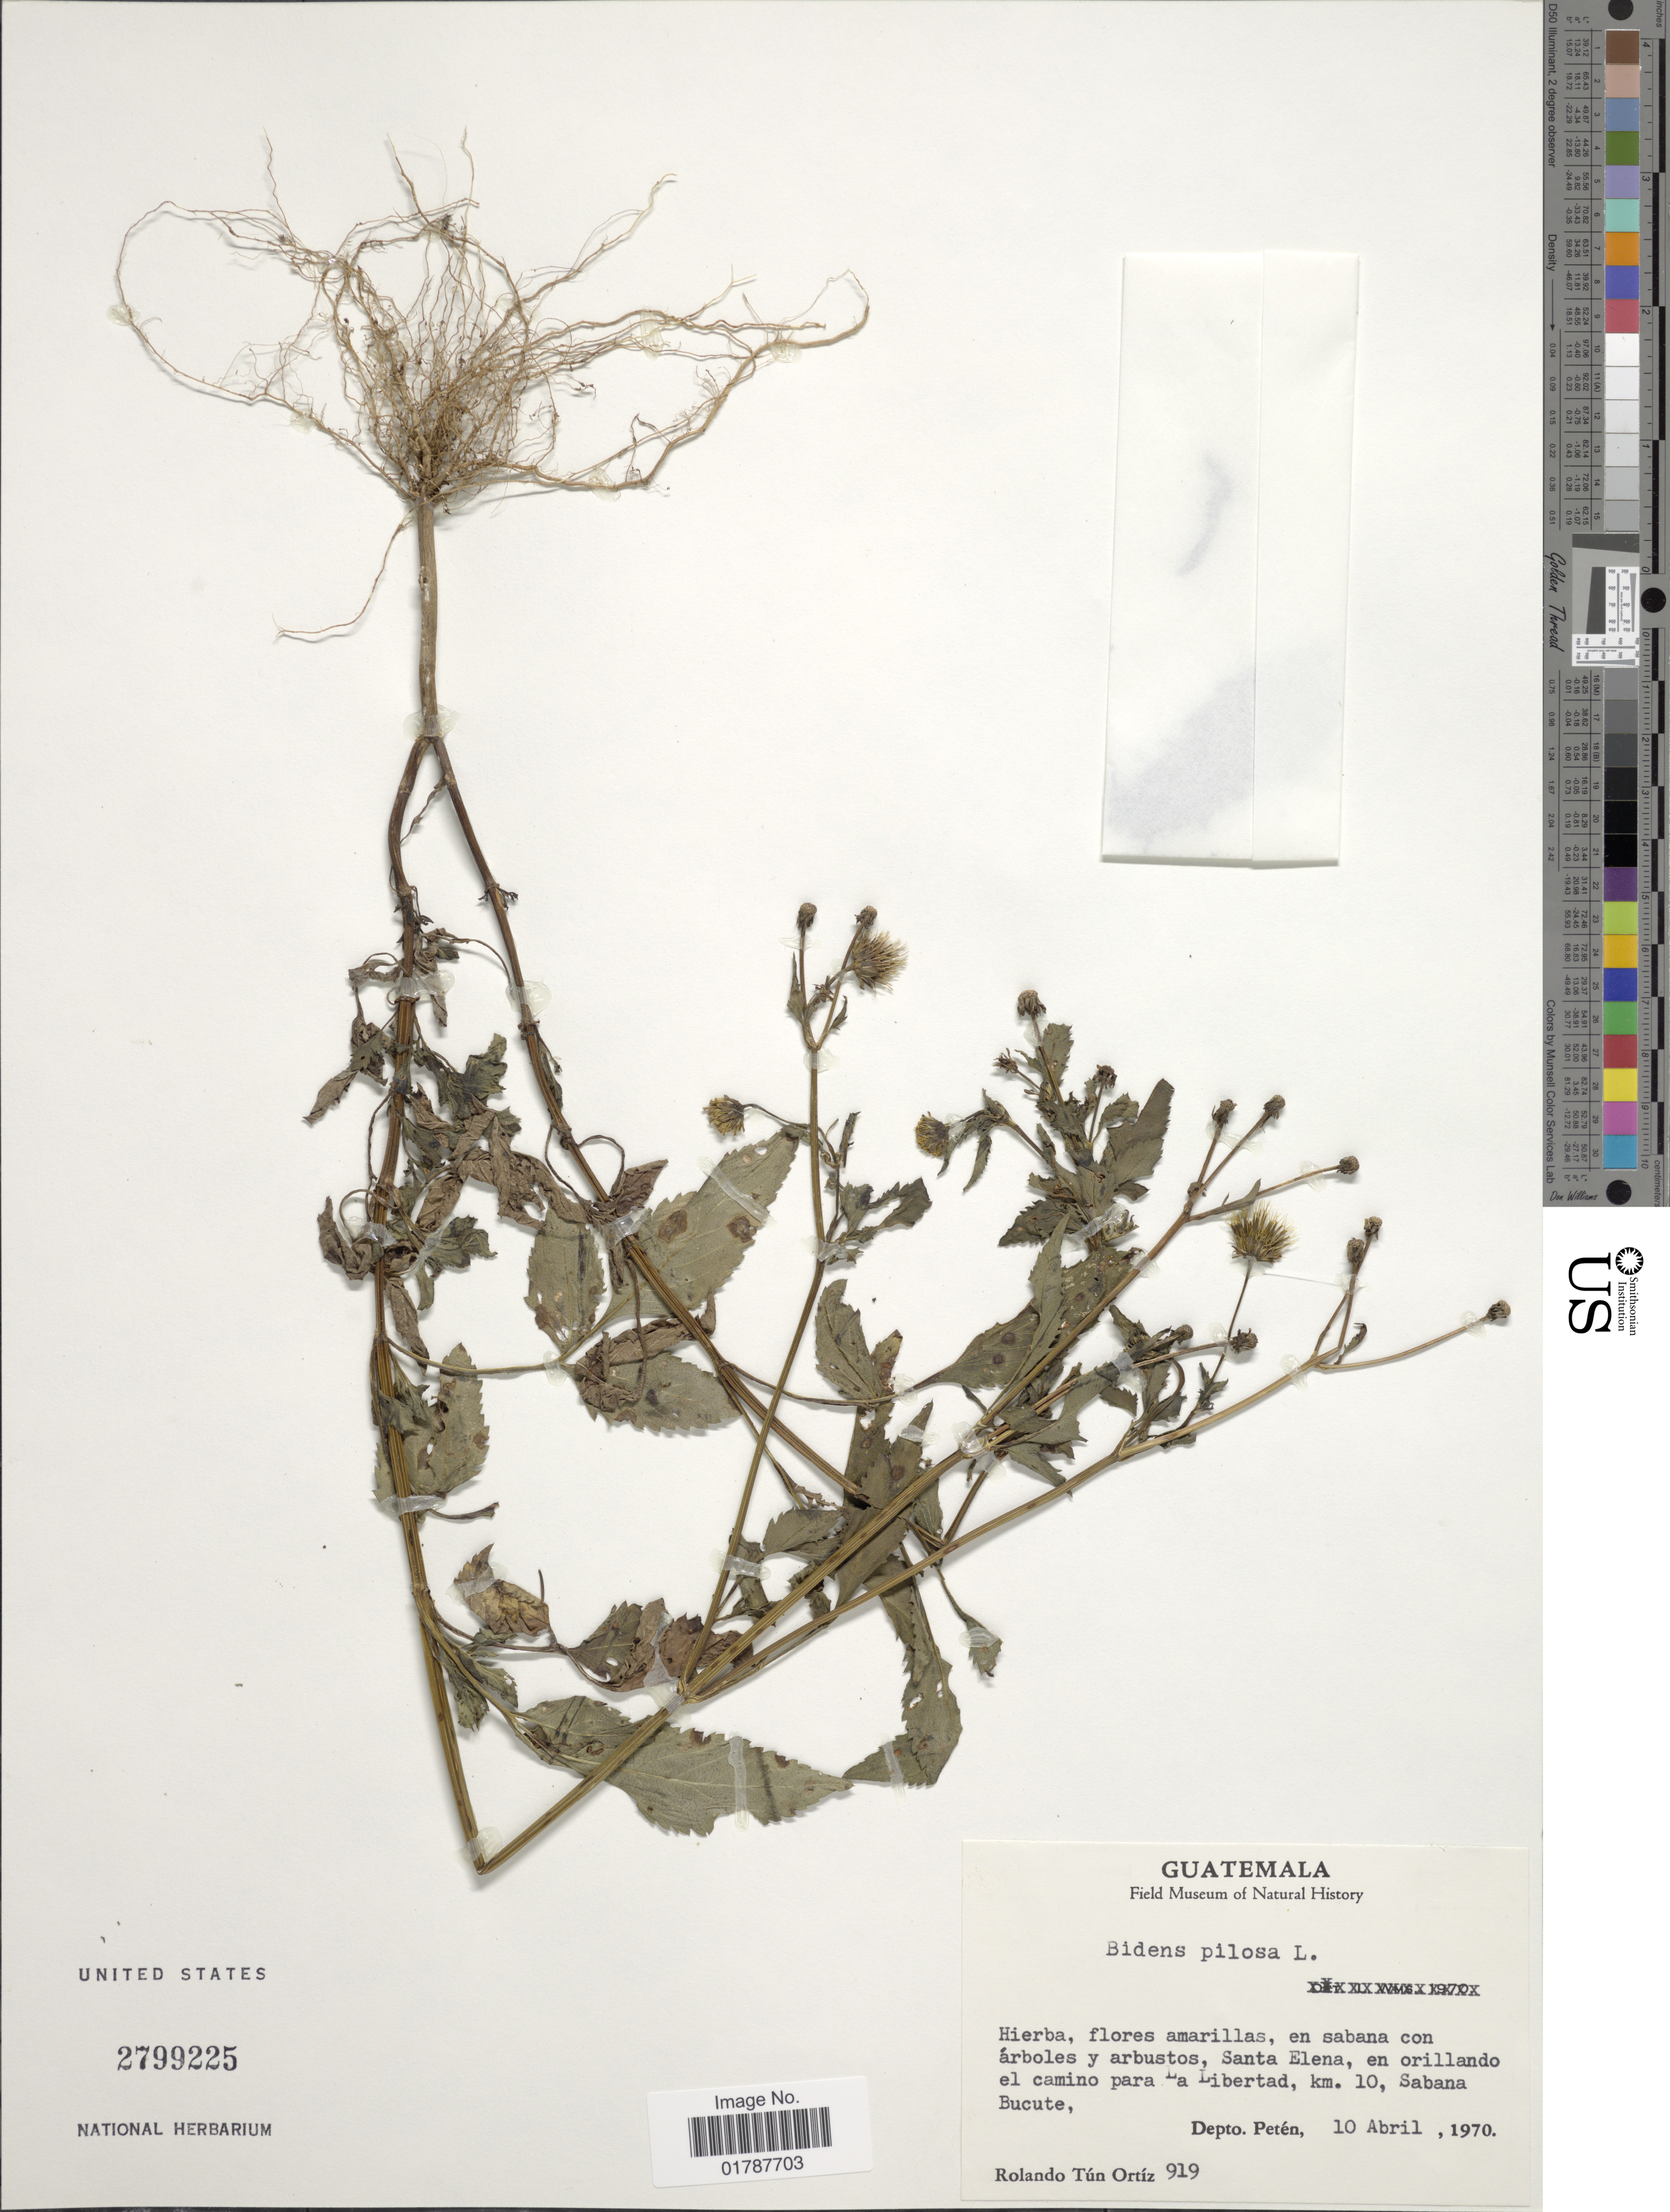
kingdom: Plantae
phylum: Tracheophyta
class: Magnoliopsida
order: Asterales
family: Asteraceae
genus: Bidens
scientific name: Bidens pilosa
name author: L.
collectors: R. T. Ortíz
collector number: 919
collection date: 1970-04-10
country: Guatemala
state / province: El Petén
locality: Santa Elena, en orillando el camino para La Libertad, km. 10, Sabana Bucute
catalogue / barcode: US 2799225